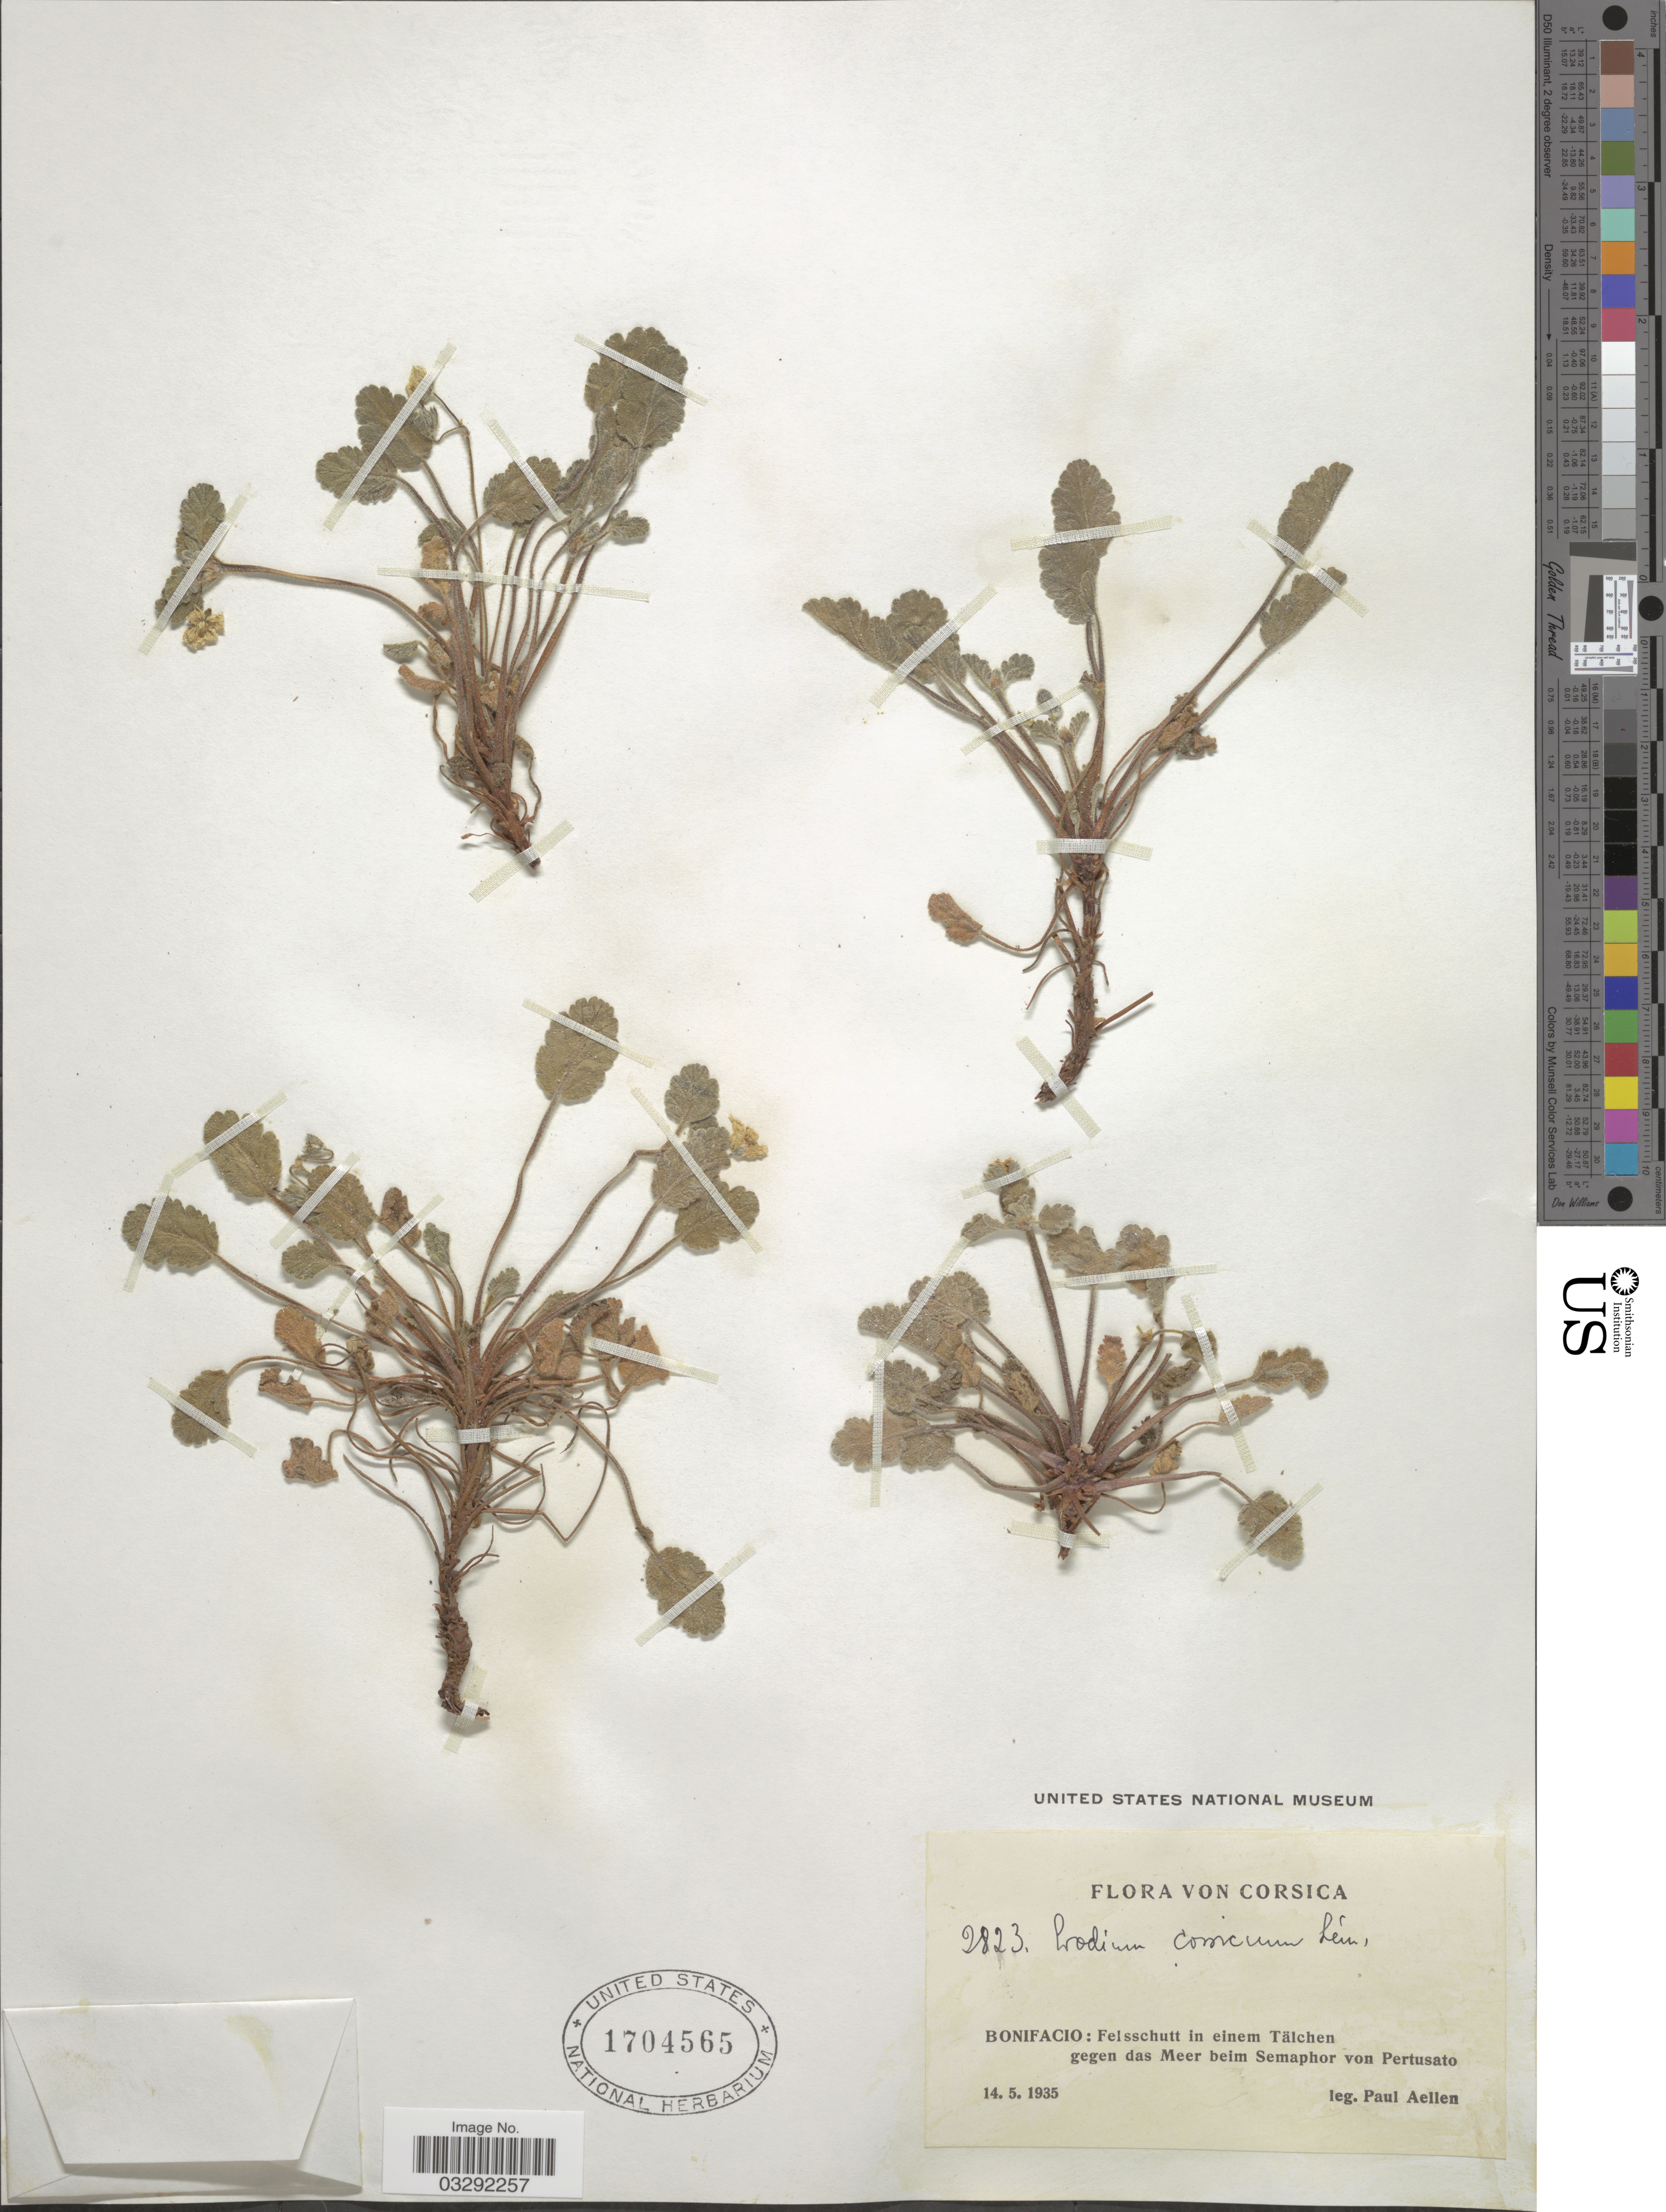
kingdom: Plantae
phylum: Tracheophyta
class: Magnoliopsida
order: Geraniales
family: Geraniaceae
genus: Erodium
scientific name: Erodium corsicum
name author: Léman ex DC.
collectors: P. Aellen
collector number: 2823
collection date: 1935-05-14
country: France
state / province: Corsica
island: Corse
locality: Bonifacio: Felsschutt in einem Tälchen gegen das Meer beim Semaphor von Pertusato.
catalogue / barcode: US 1704565